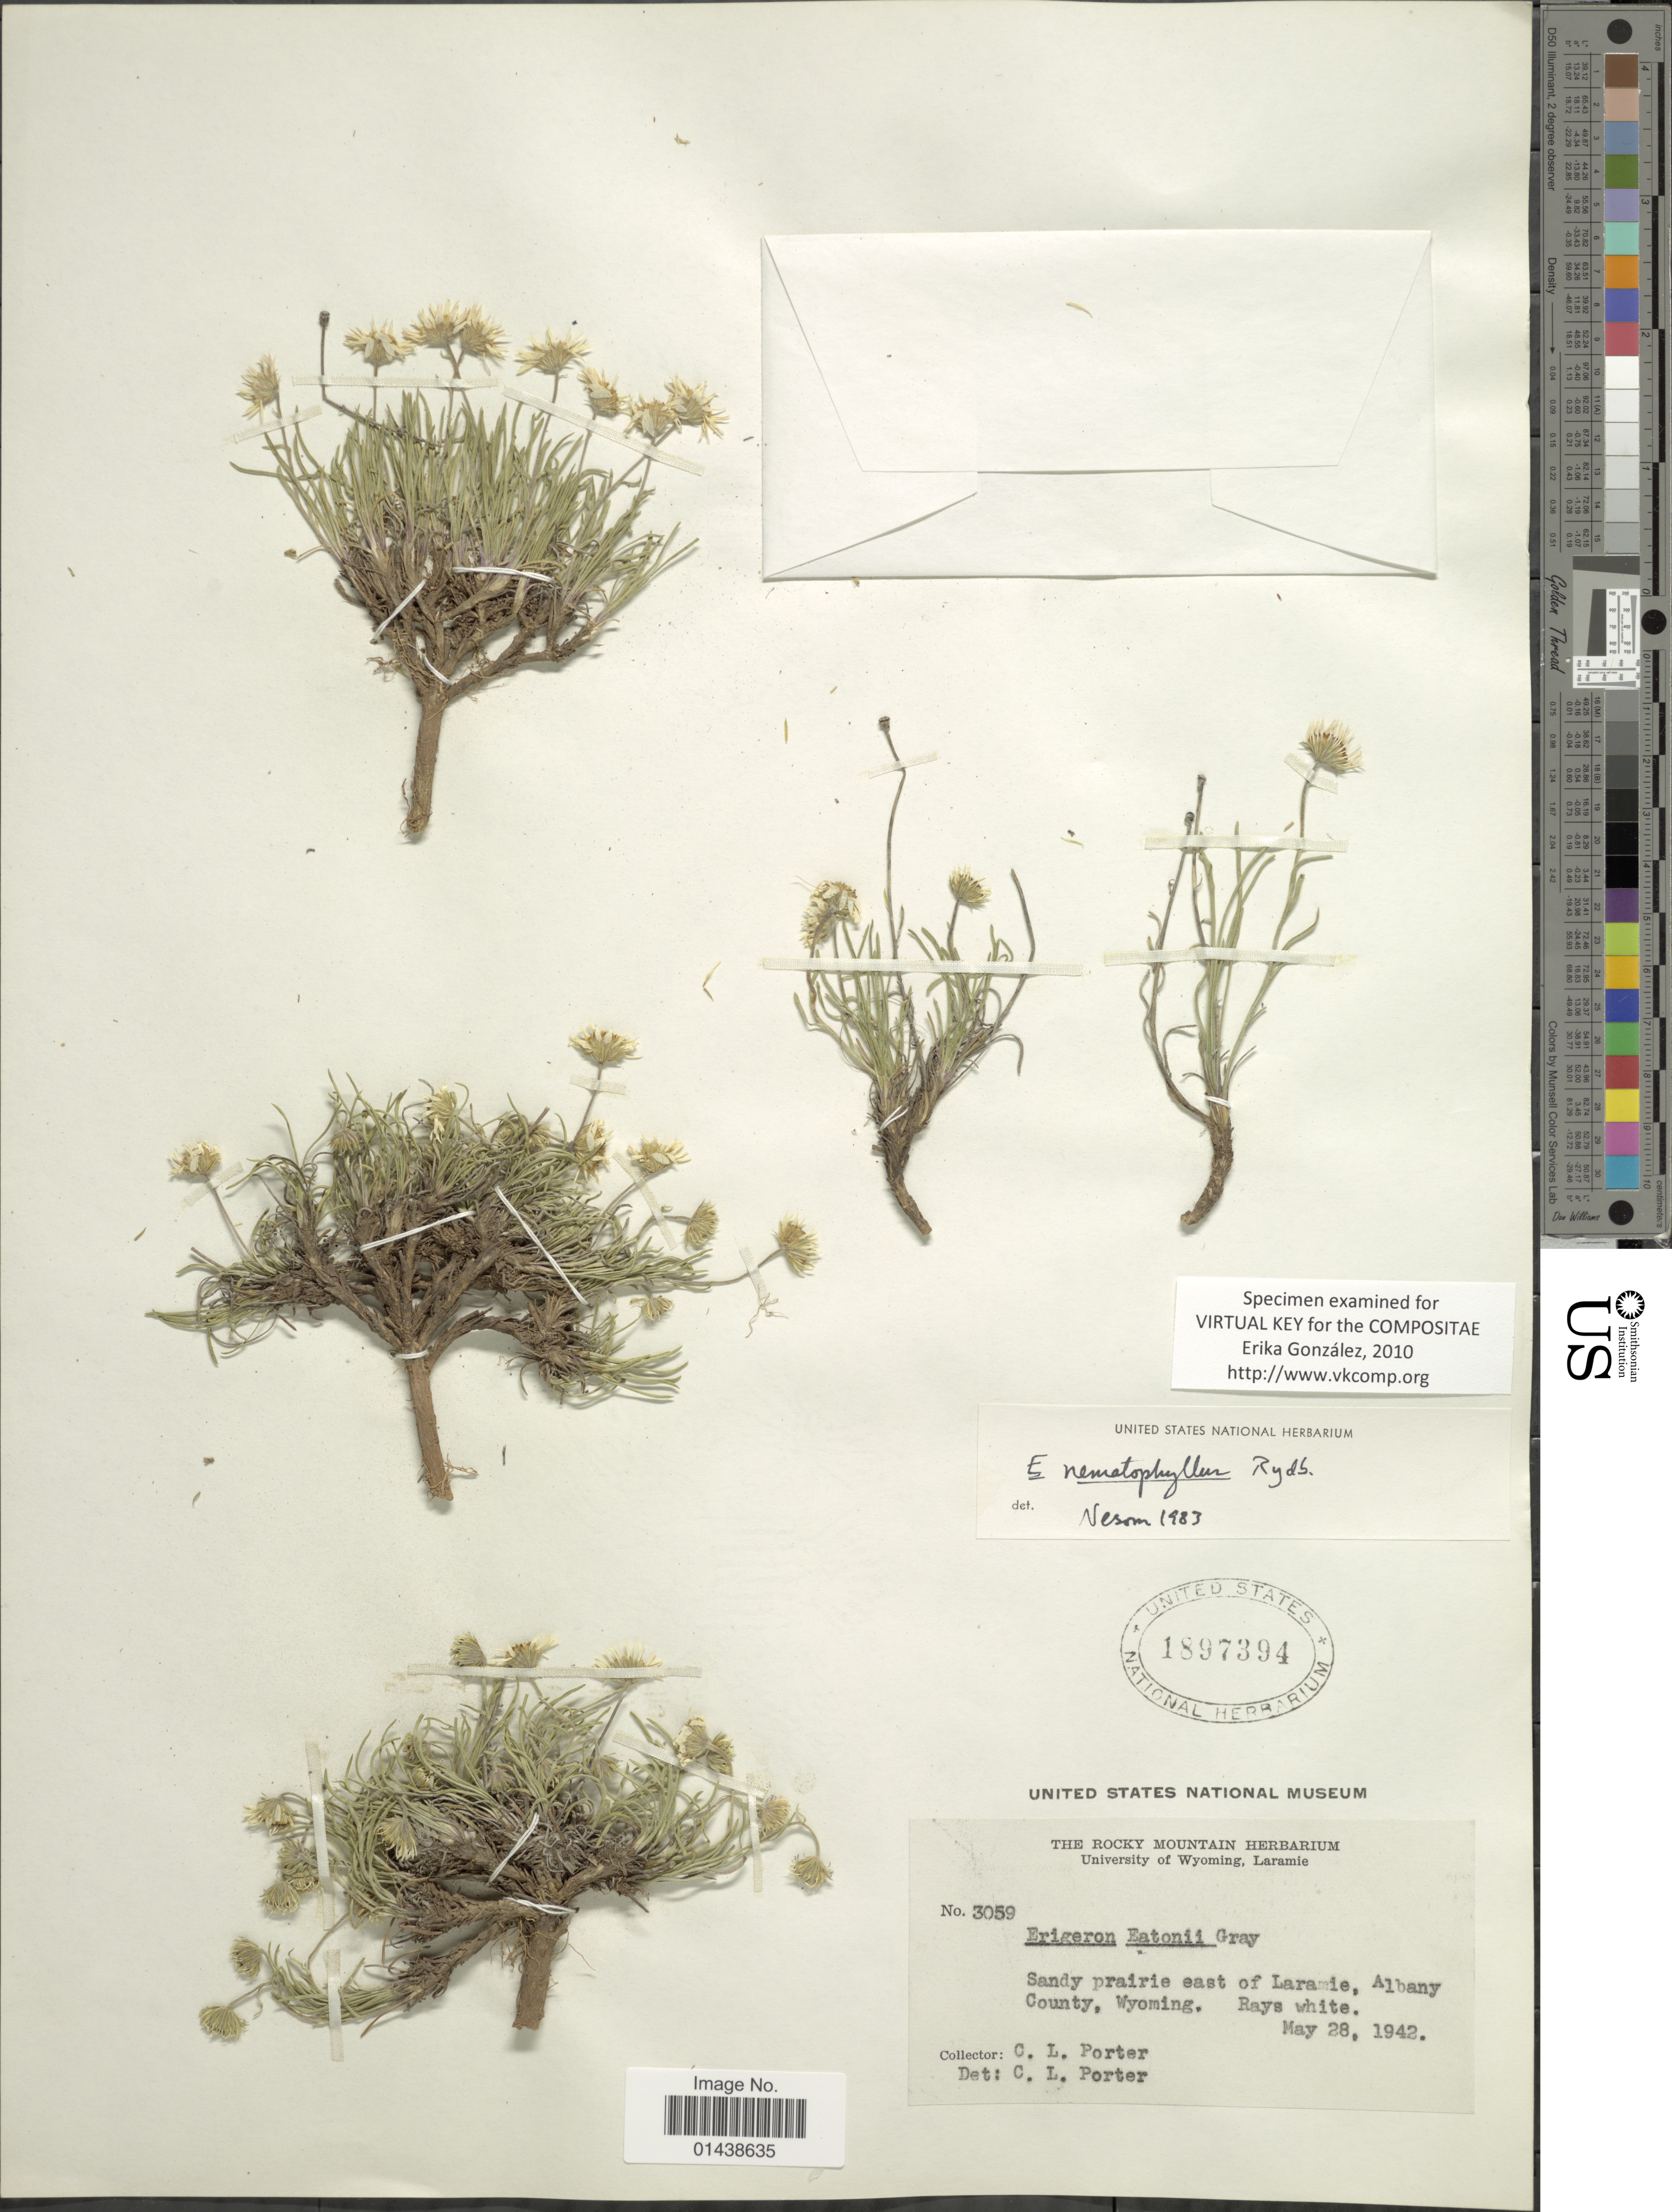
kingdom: Plantae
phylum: Tracheophyta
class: Magnoliopsida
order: Asterales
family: Asteraceae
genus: Erigeron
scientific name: Erigeron nematophyllus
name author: Rydb.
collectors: C. L. Porter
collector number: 3059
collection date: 1942-05-28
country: United States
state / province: Wyoming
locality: East of Laramie, Albany County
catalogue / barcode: US 1897394